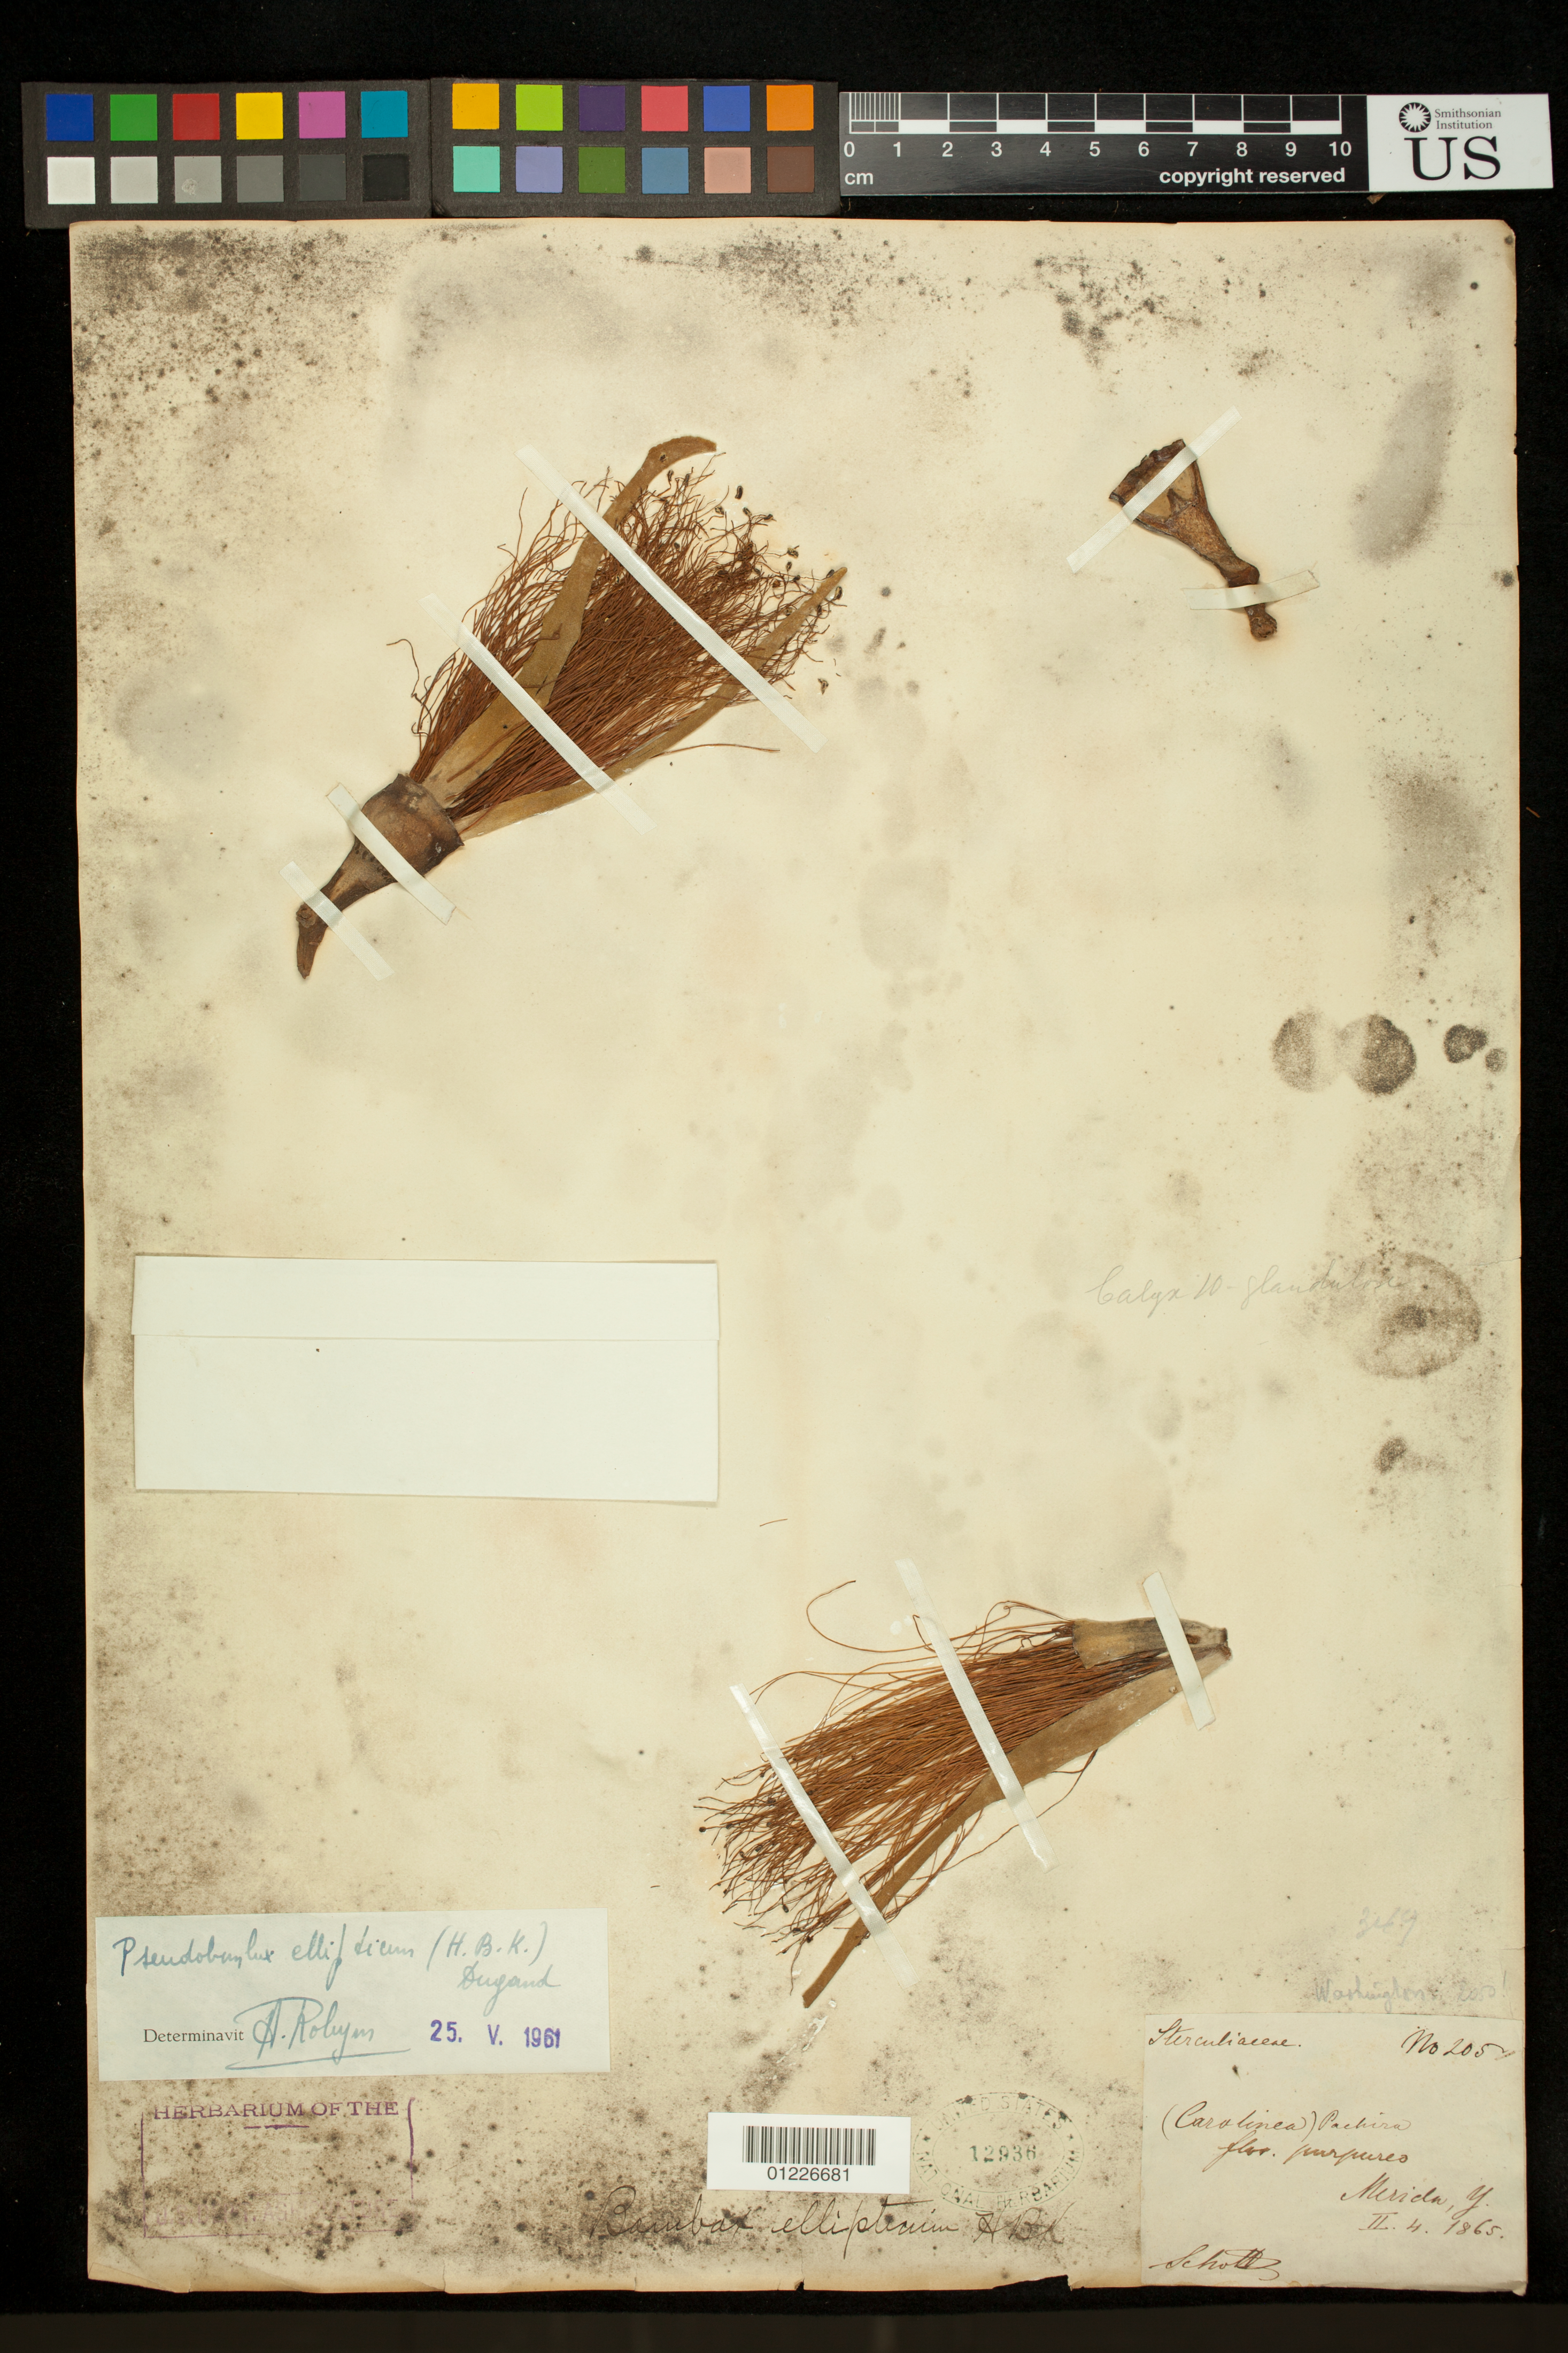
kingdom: Plantae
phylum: Tracheophyta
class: Magnoliopsida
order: Malvales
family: Malvaceae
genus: Pseudobombax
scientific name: Pseudobombax ellipticum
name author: (Kunth) Dugand G.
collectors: -. Schottz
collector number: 205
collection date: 1865-02-04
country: Mexico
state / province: Yucatan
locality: Merida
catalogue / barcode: US 12936